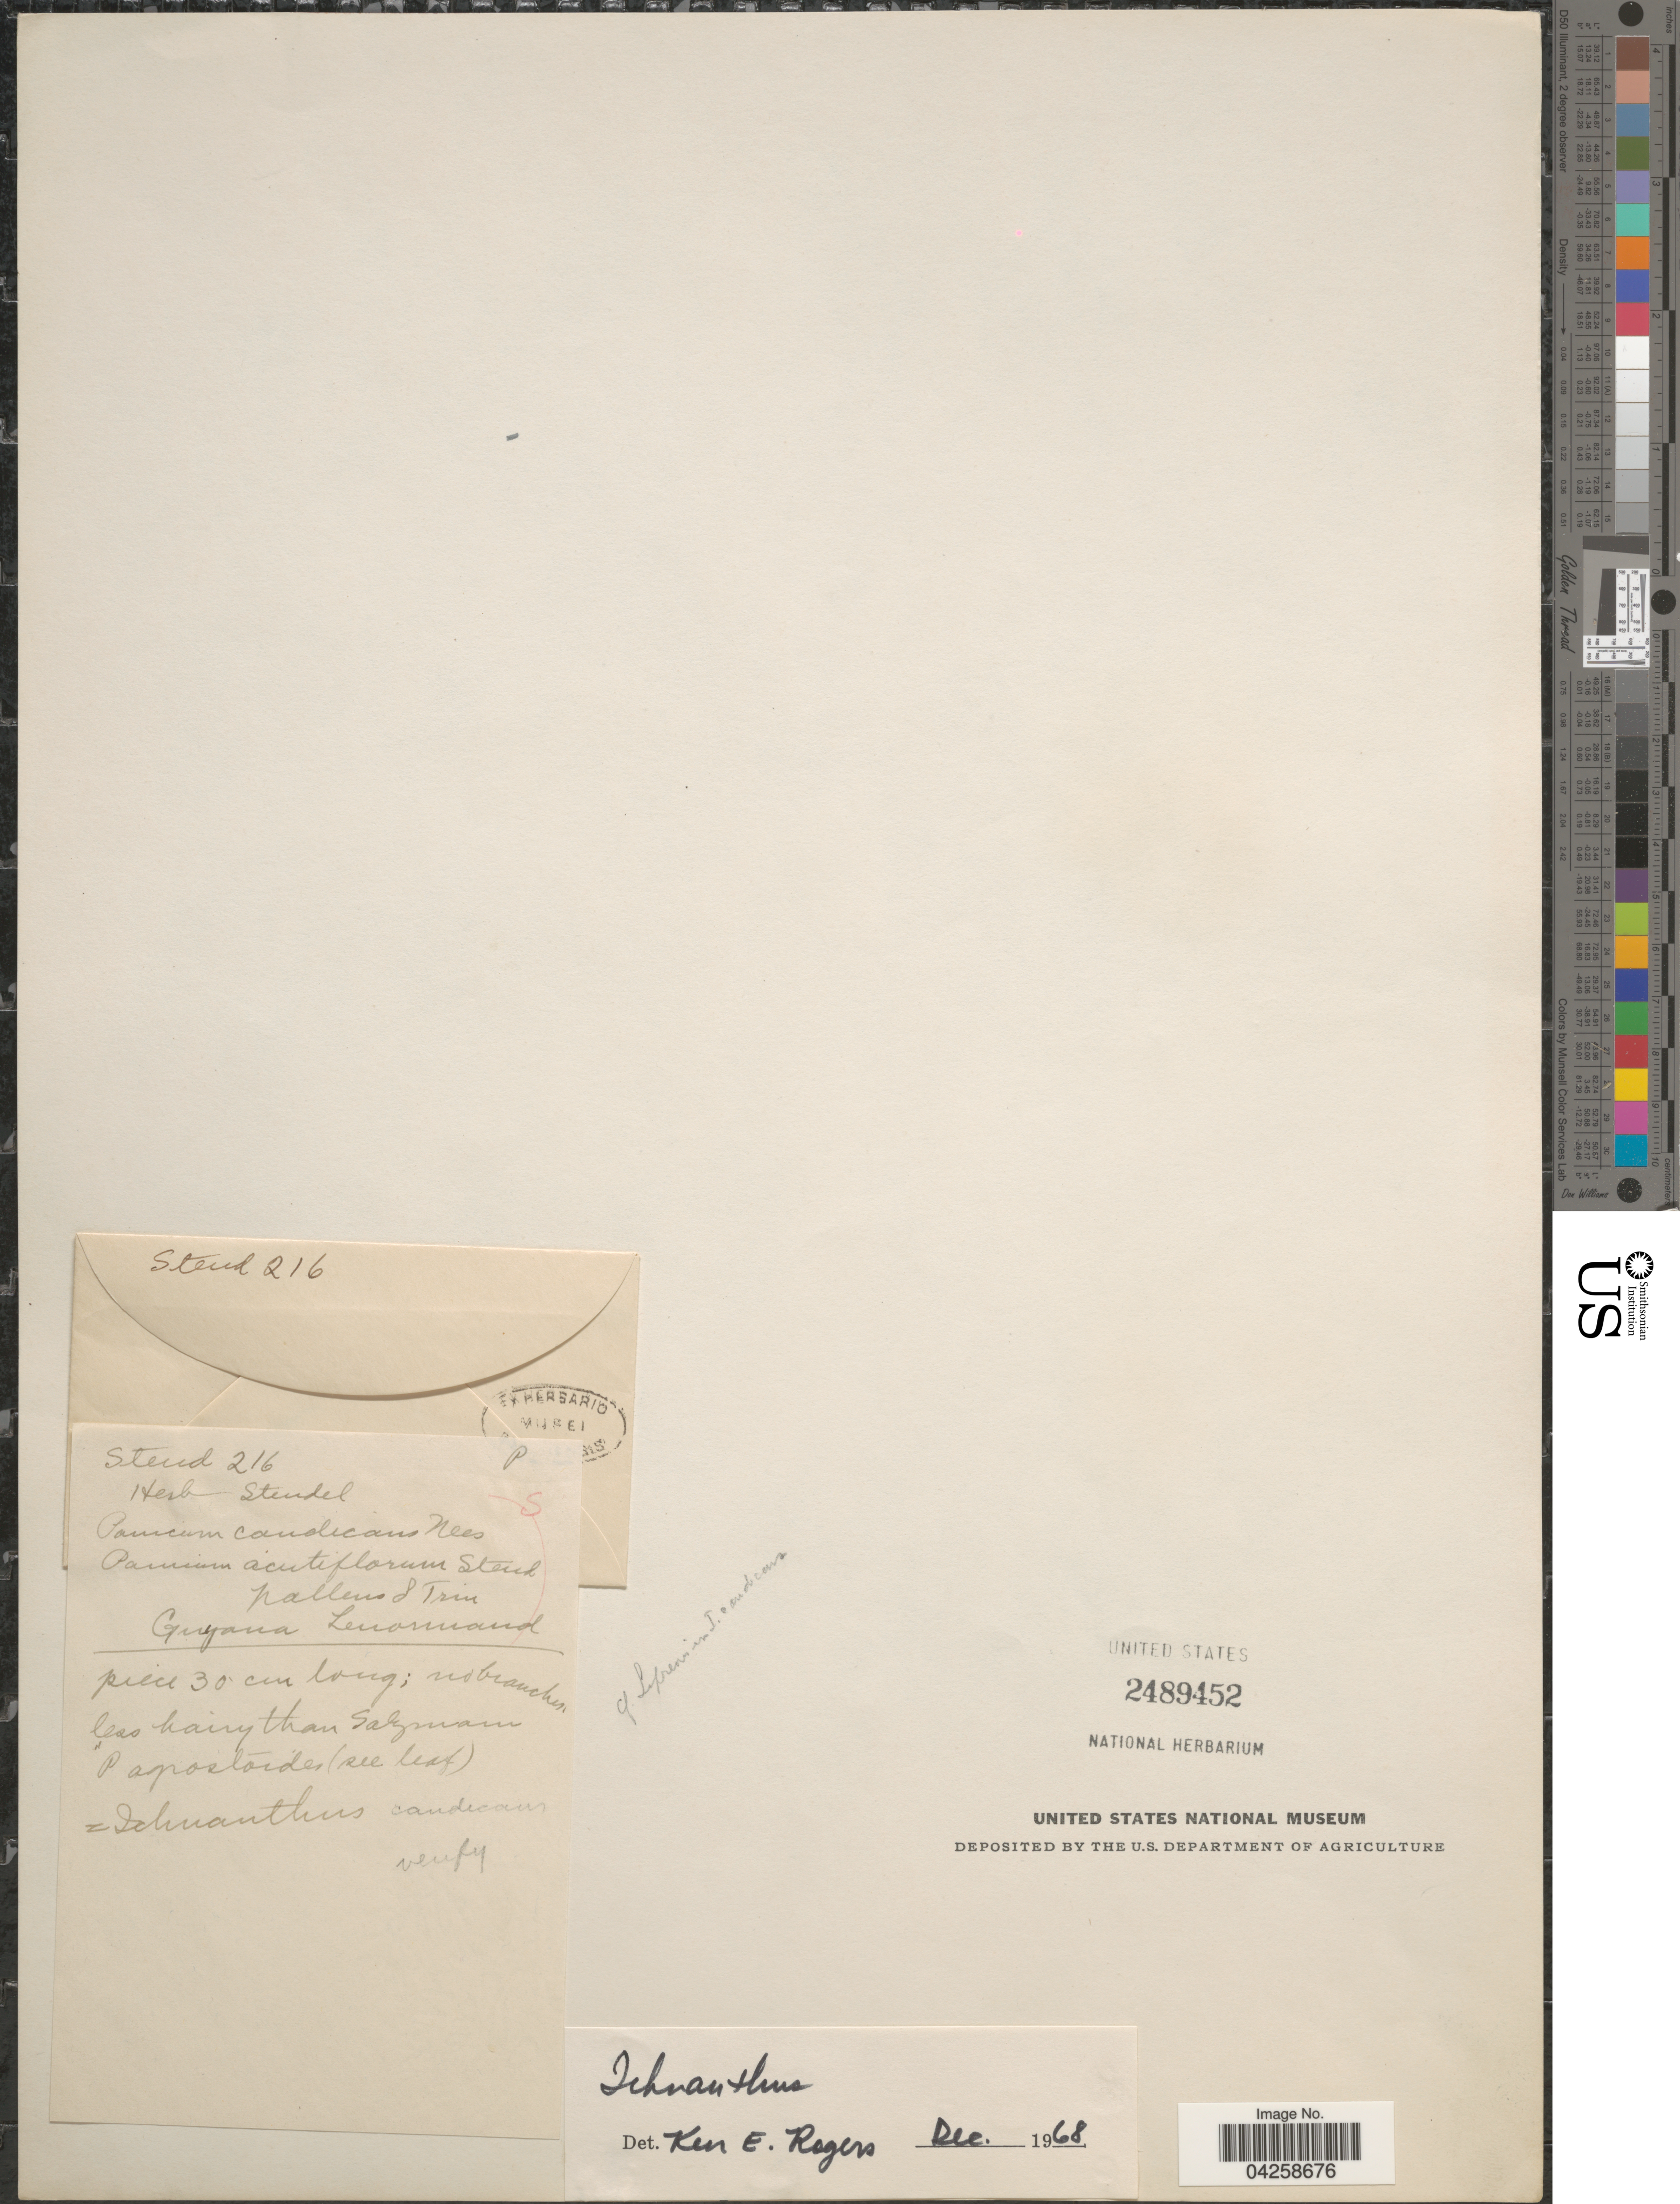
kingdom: Plantae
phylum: Tracheophyta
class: Liliopsida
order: Poales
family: Poaceae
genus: Ichnanthus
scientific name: Ichnanthus hirtus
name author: (Raddi) Chase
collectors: -. Steud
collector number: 216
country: Guyana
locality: Lenomard [unsure placement]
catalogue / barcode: US 2489452